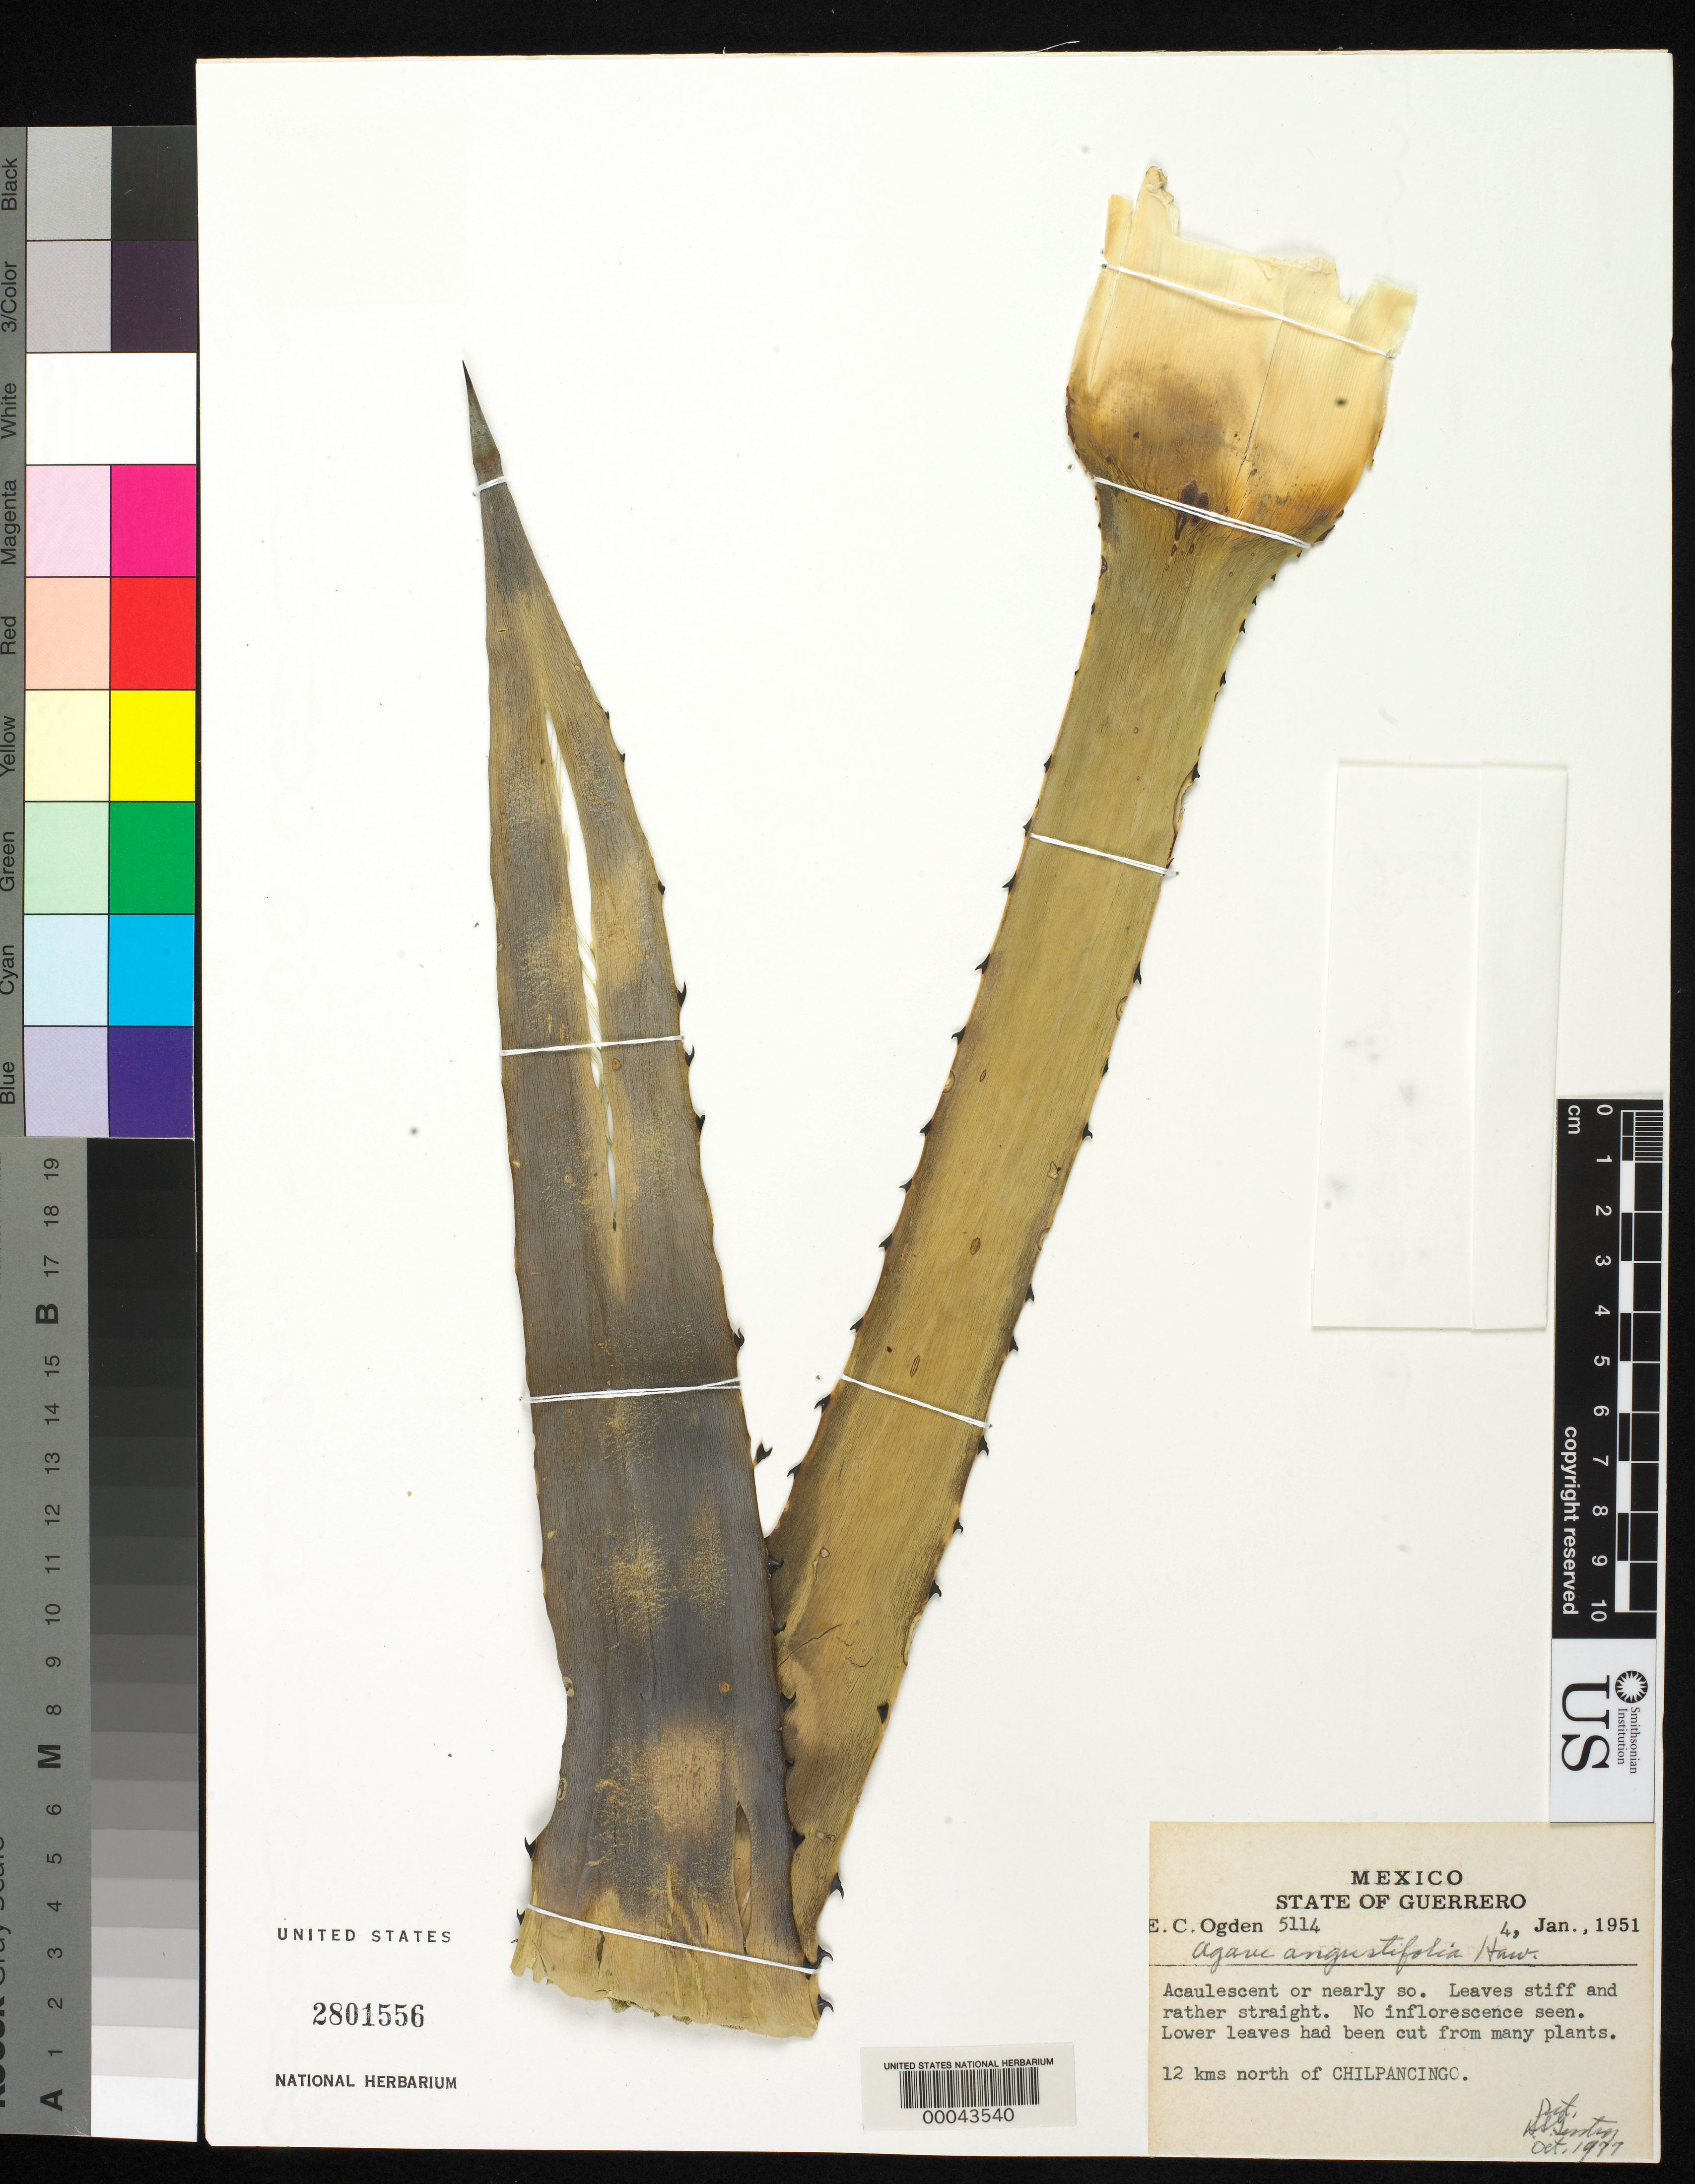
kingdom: Plantae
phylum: Tracheophyta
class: Liliopsida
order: Asparagales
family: Asparagaceae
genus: Agave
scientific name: Agave angustifolia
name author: Haw.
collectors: E. C. Ogden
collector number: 5114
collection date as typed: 04 Jan 1951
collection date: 1951-01-04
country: Mexico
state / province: Guerrero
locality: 12 km N of Chilpancingo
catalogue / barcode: US 2801556